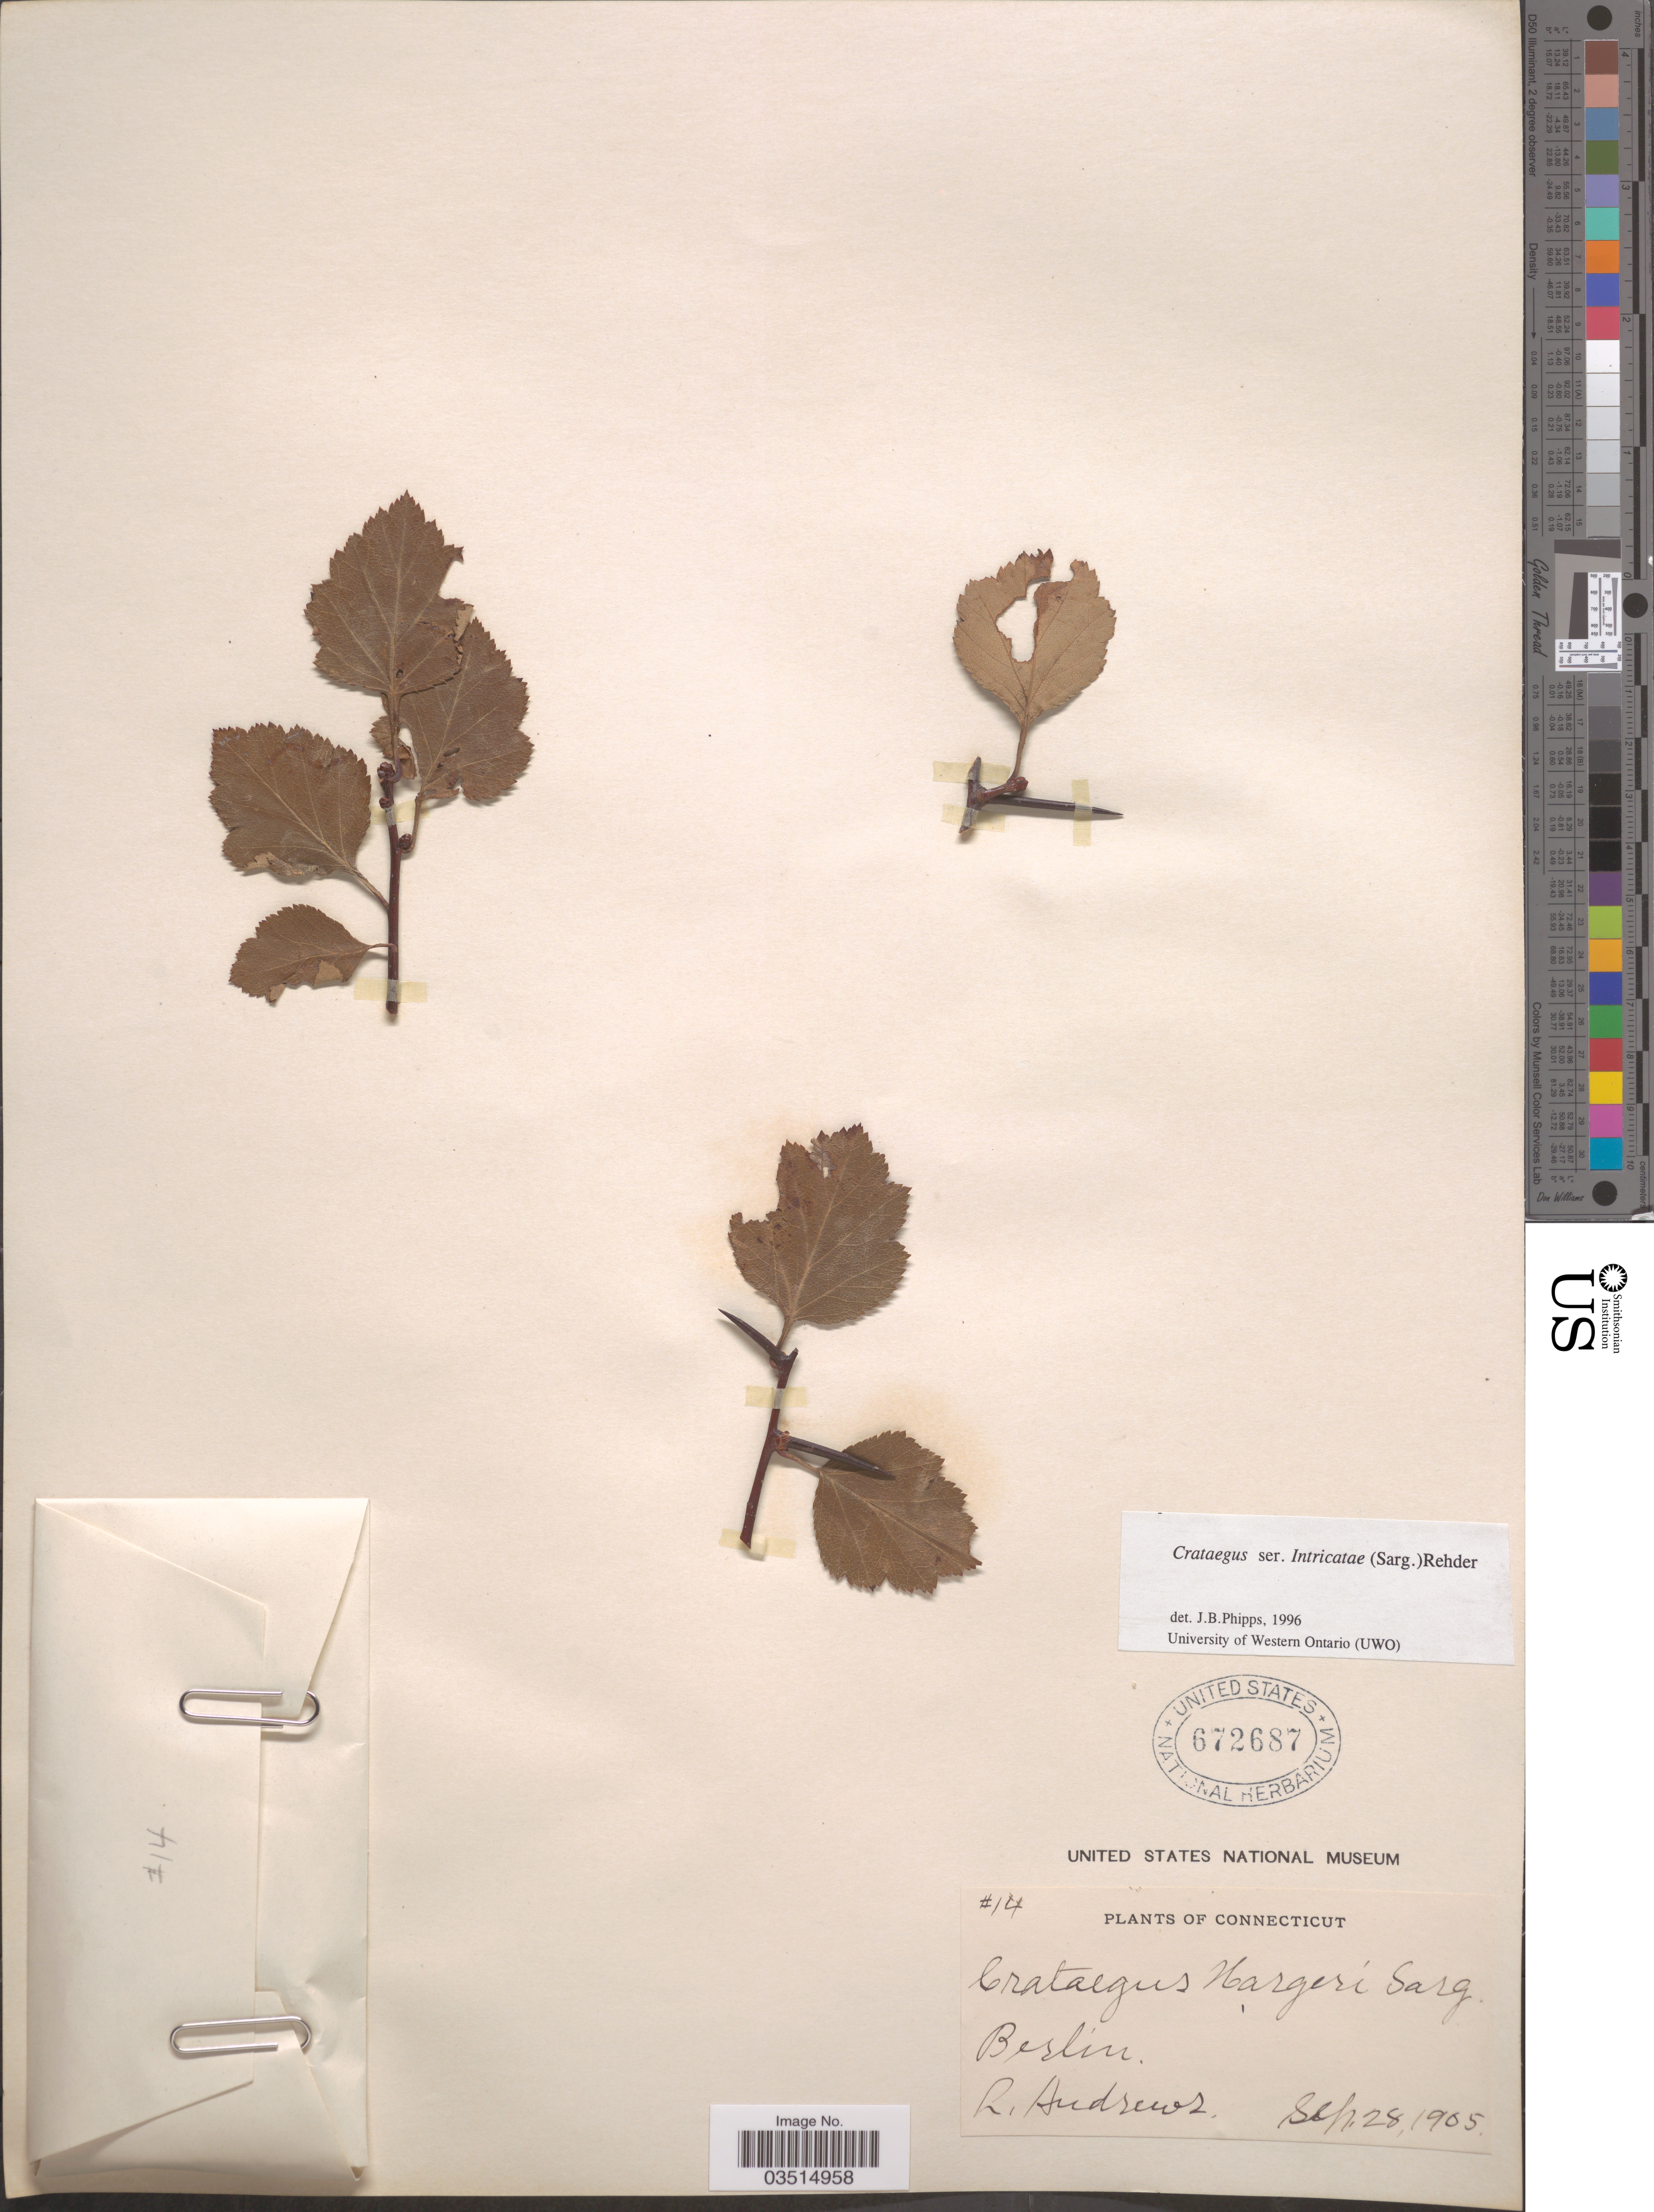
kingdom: Plantae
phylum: Tracheophyta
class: Magnoliopsida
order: Rosales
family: Rosaceae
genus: Crataegus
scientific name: Crataegus hargeri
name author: Sarg.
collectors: L. Andrews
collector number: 14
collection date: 1905-09-28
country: United States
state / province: Connecticut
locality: Berlin.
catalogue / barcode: US 672687